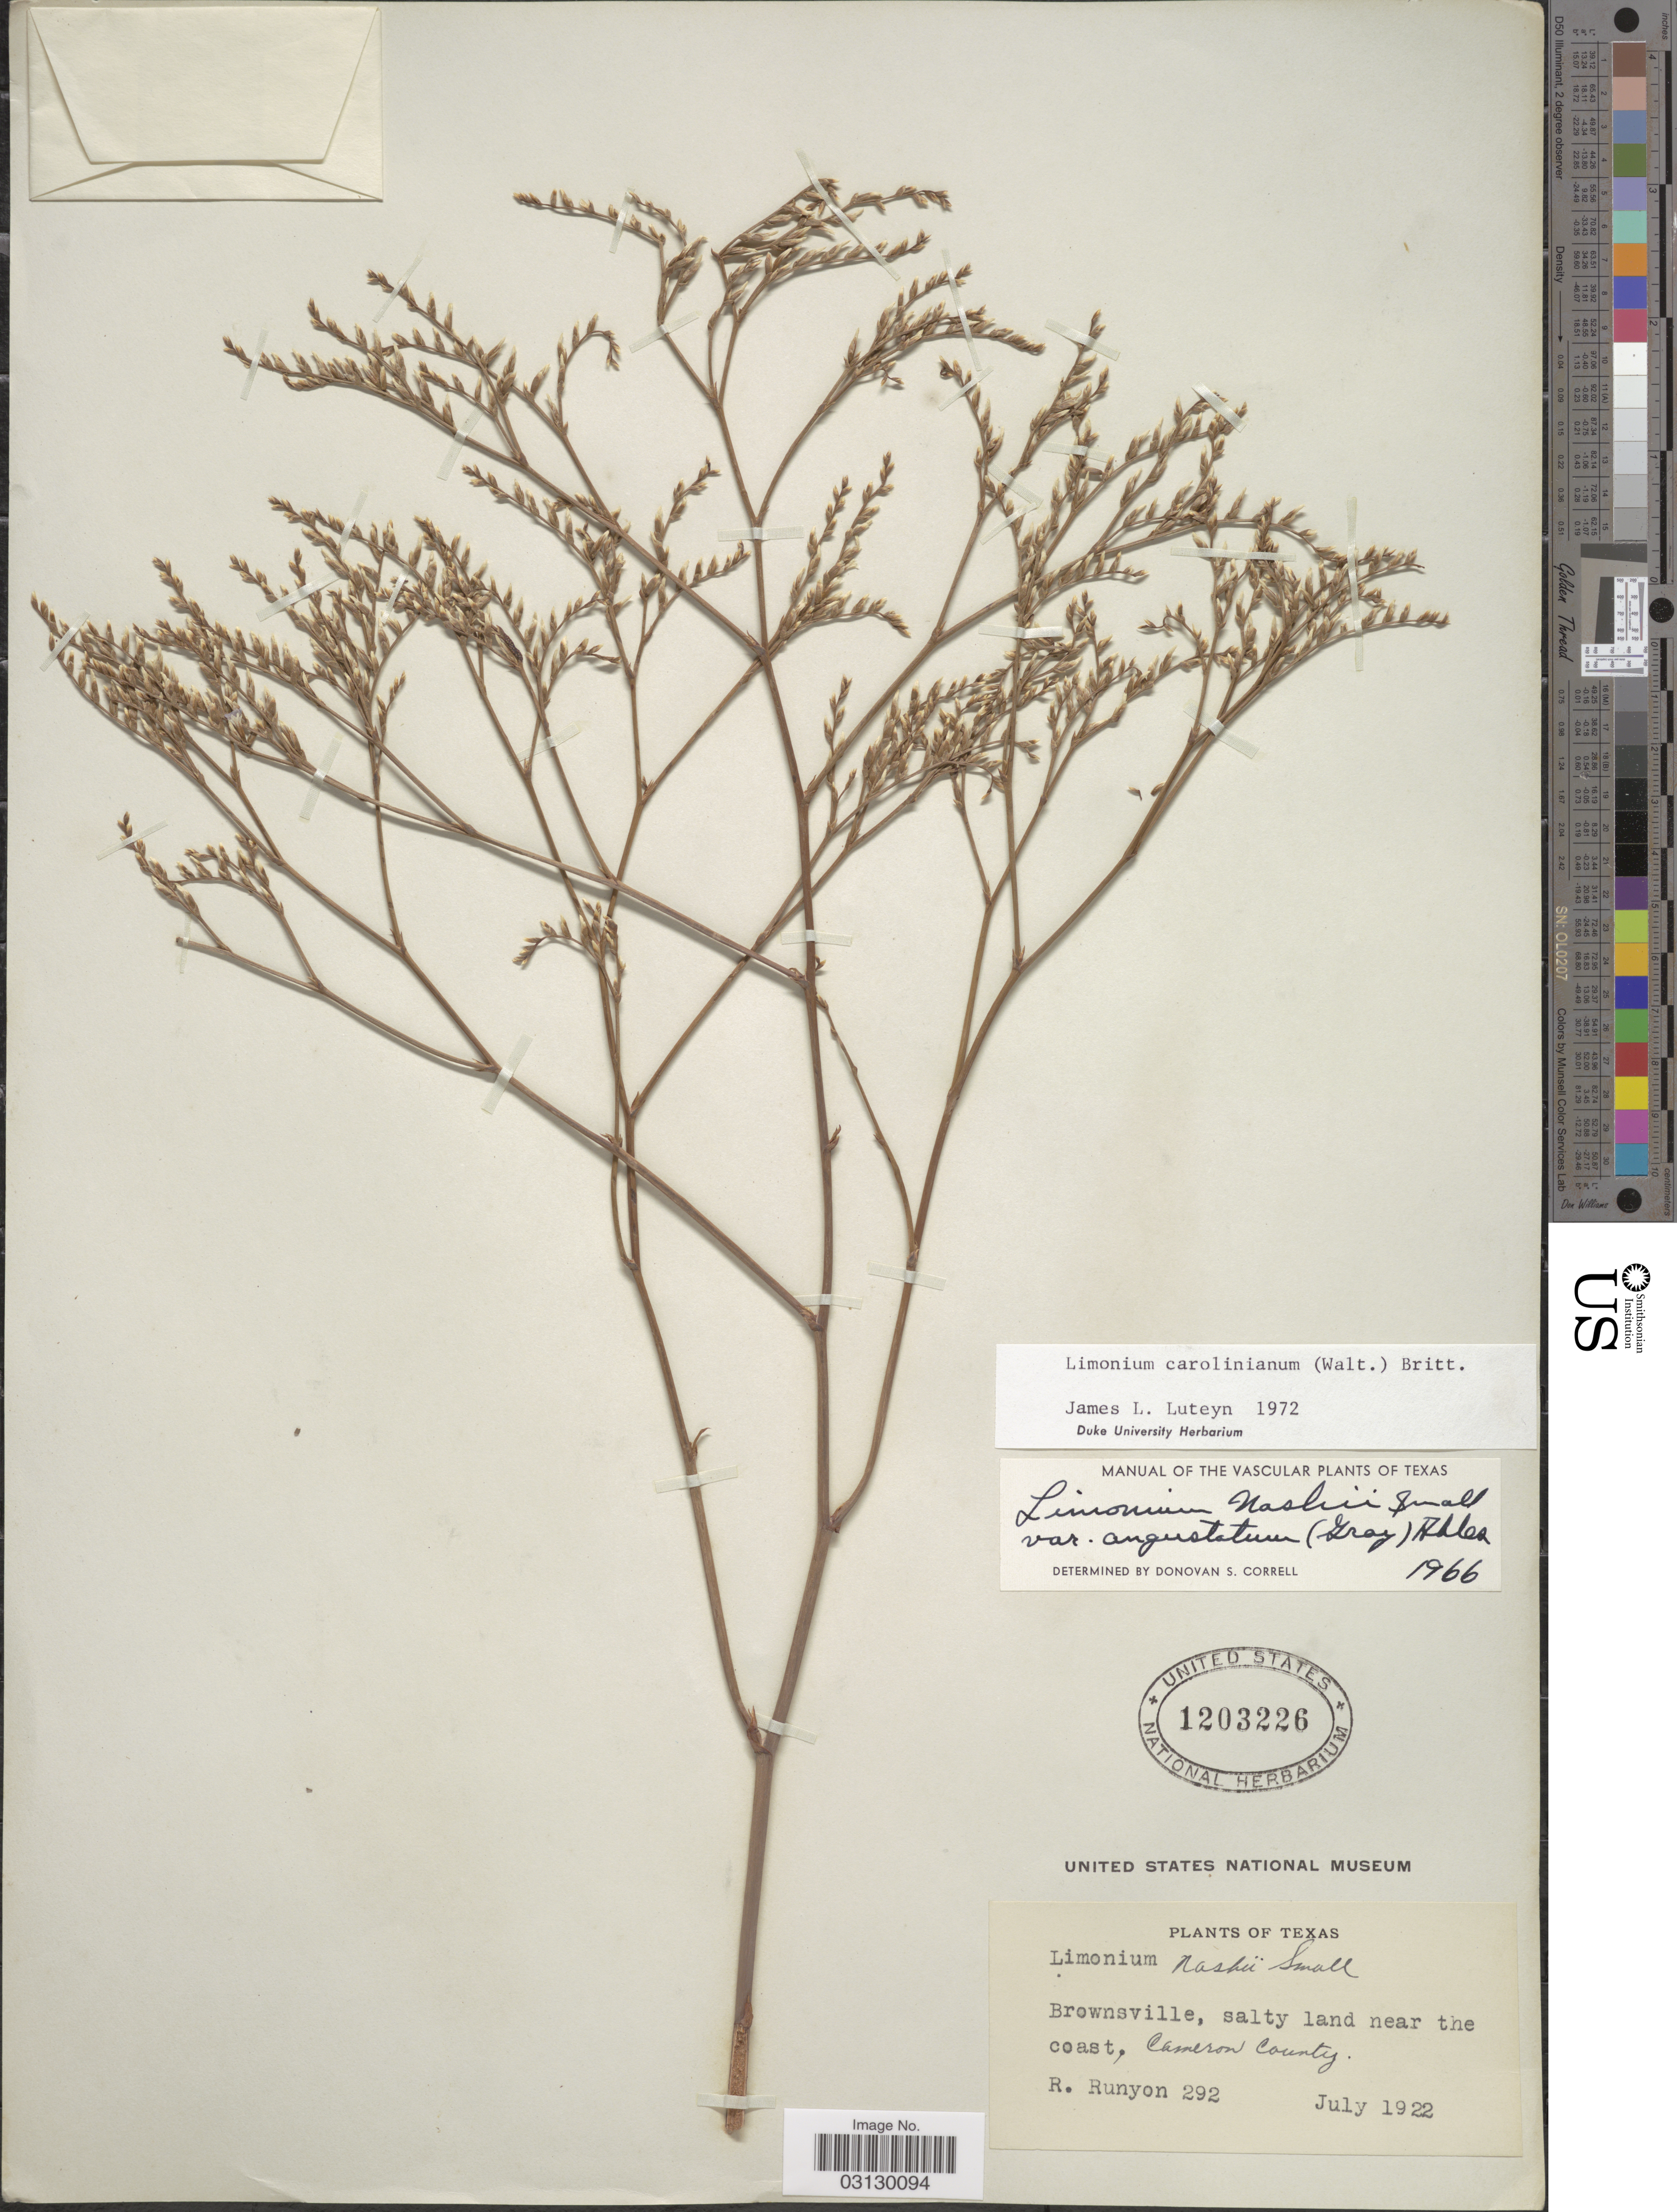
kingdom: Plantae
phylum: Tracheophyta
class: Magnoliopsida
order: Caryophyllales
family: Plumbaginaceae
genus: Limonium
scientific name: Limonium carolinianum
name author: (Walter) Britton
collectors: R. Runyon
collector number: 292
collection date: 1922-07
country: United States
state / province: Texas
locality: Brownsville, salty land near the coast, Cameron County.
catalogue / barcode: US 1203226